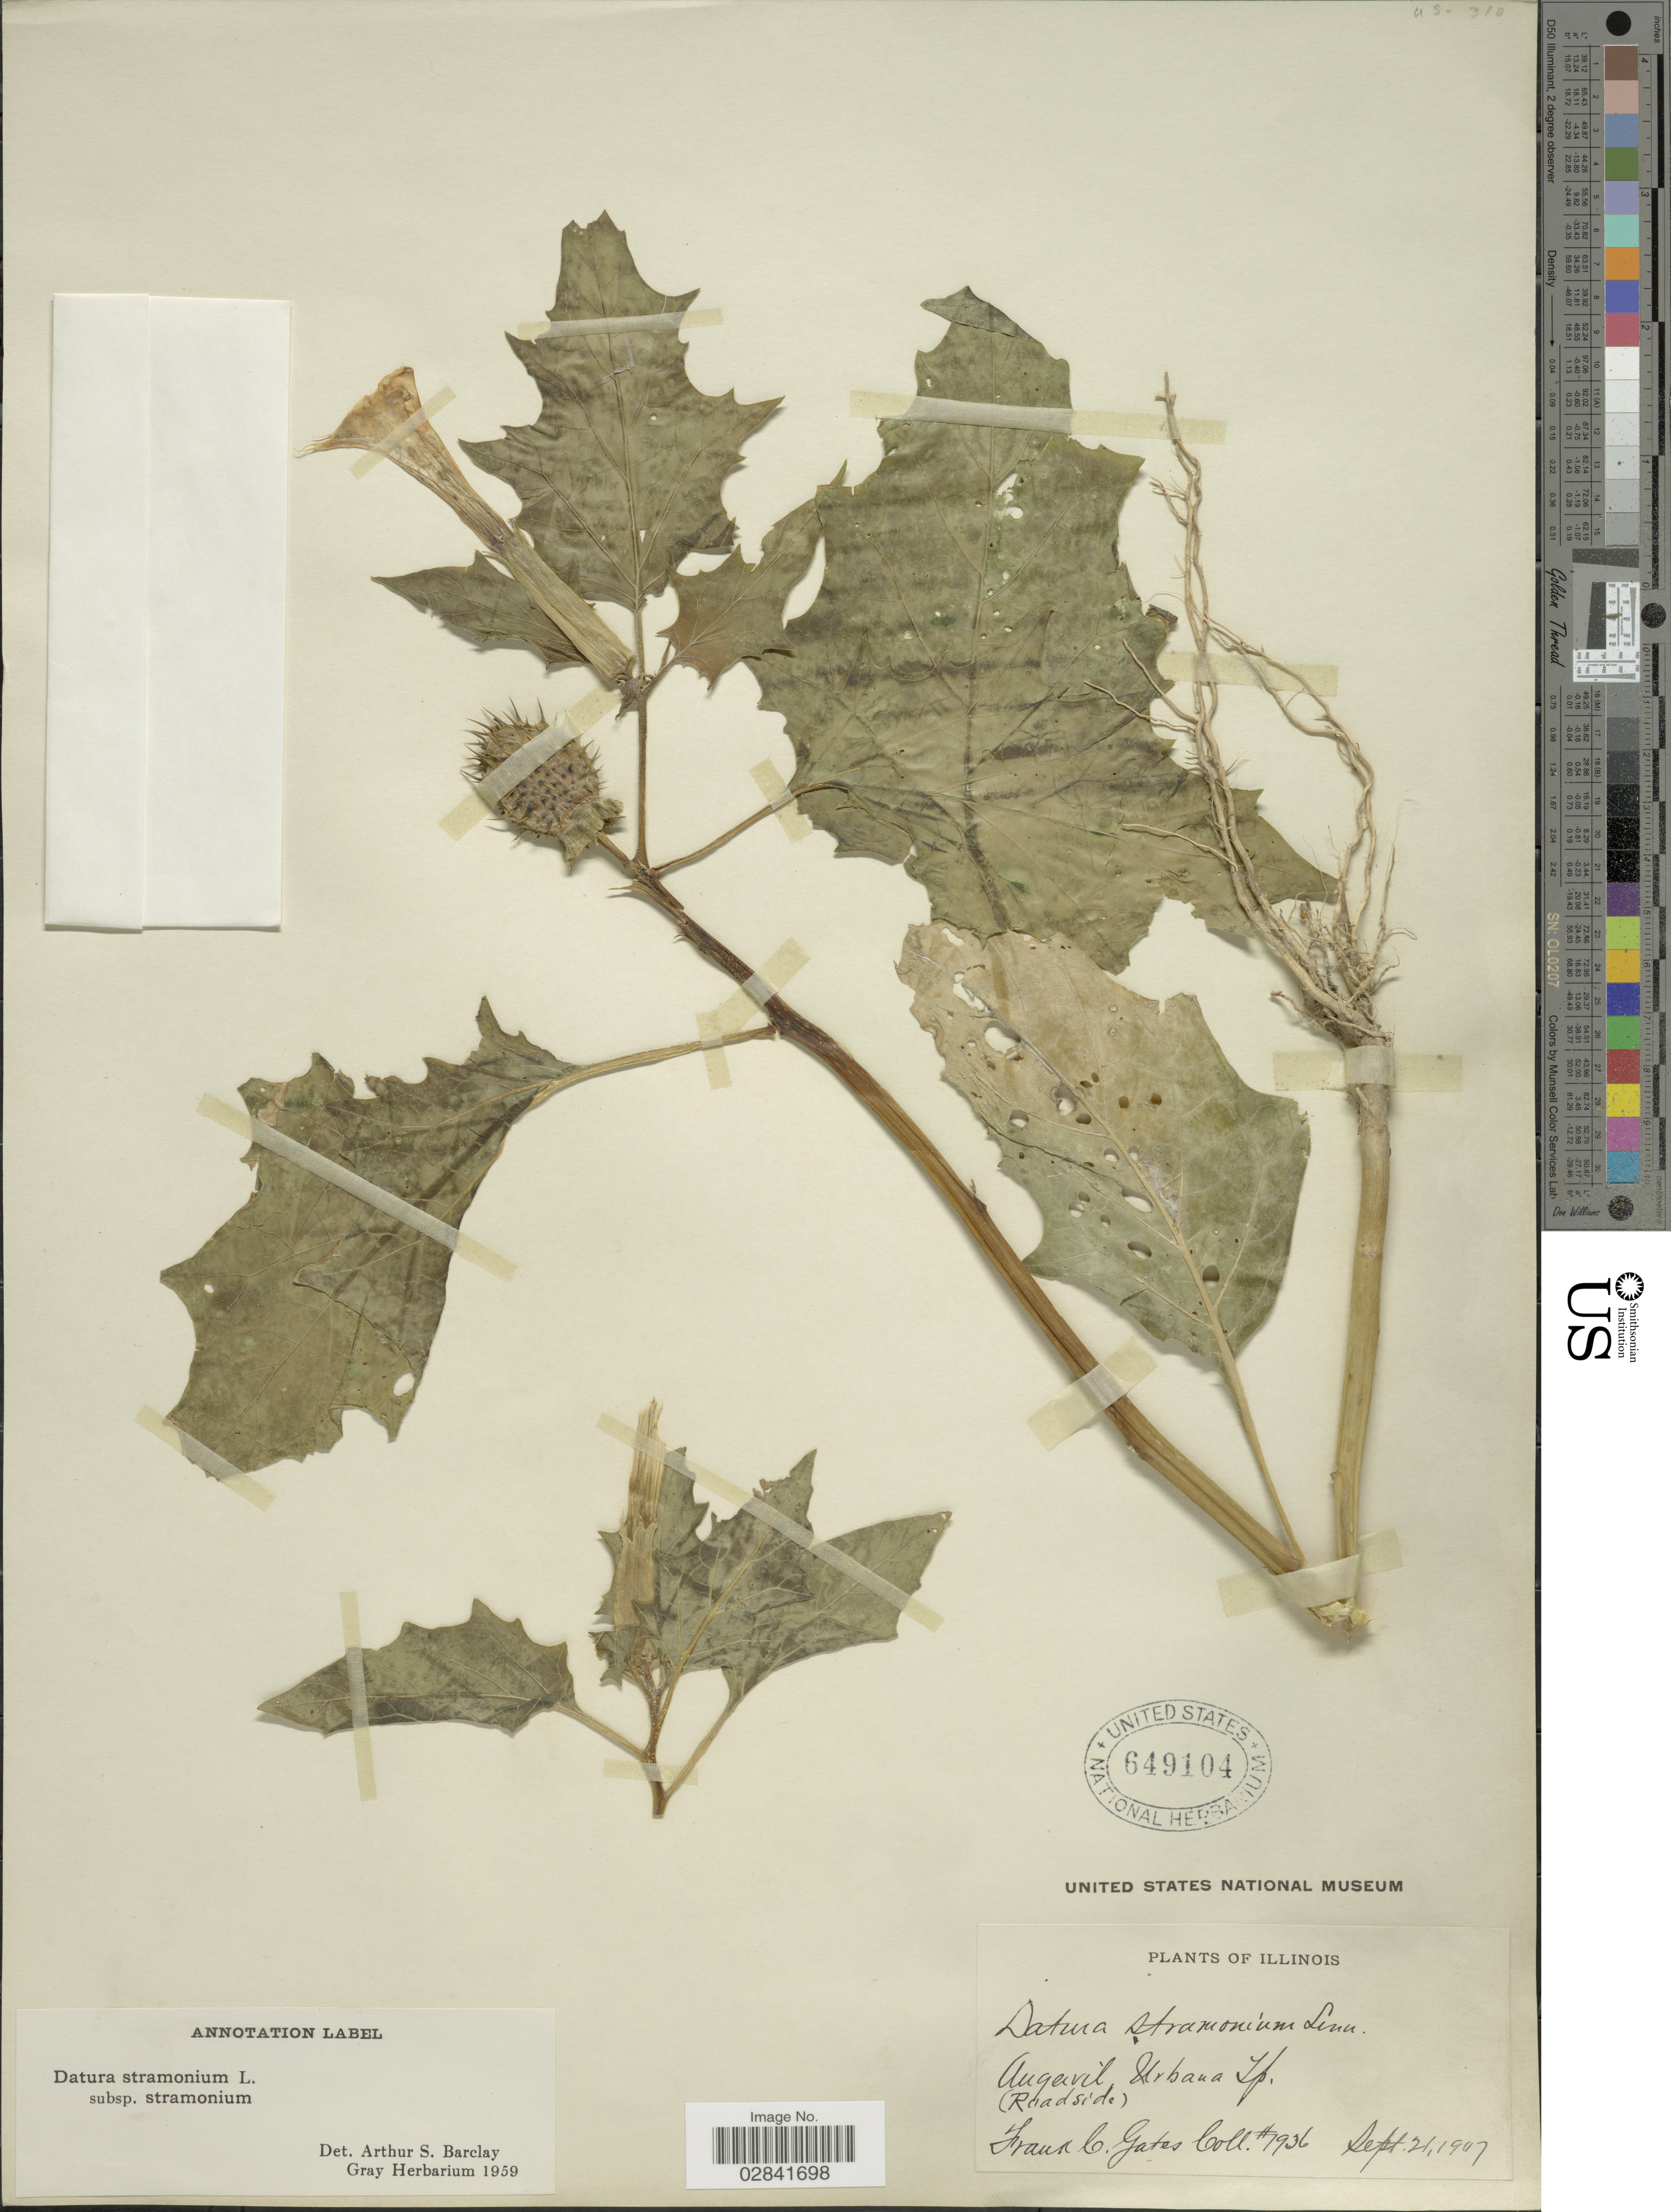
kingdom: Plantae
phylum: Tracheophyta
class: Magnoliopsida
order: Solanales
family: Solanaceae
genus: Datura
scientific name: Datura stramonium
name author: L.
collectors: F. C. Gates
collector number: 1936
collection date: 1907-09-21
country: United States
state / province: Illinois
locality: Augervil Urbana Ip. (Roadside).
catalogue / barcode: US 649104